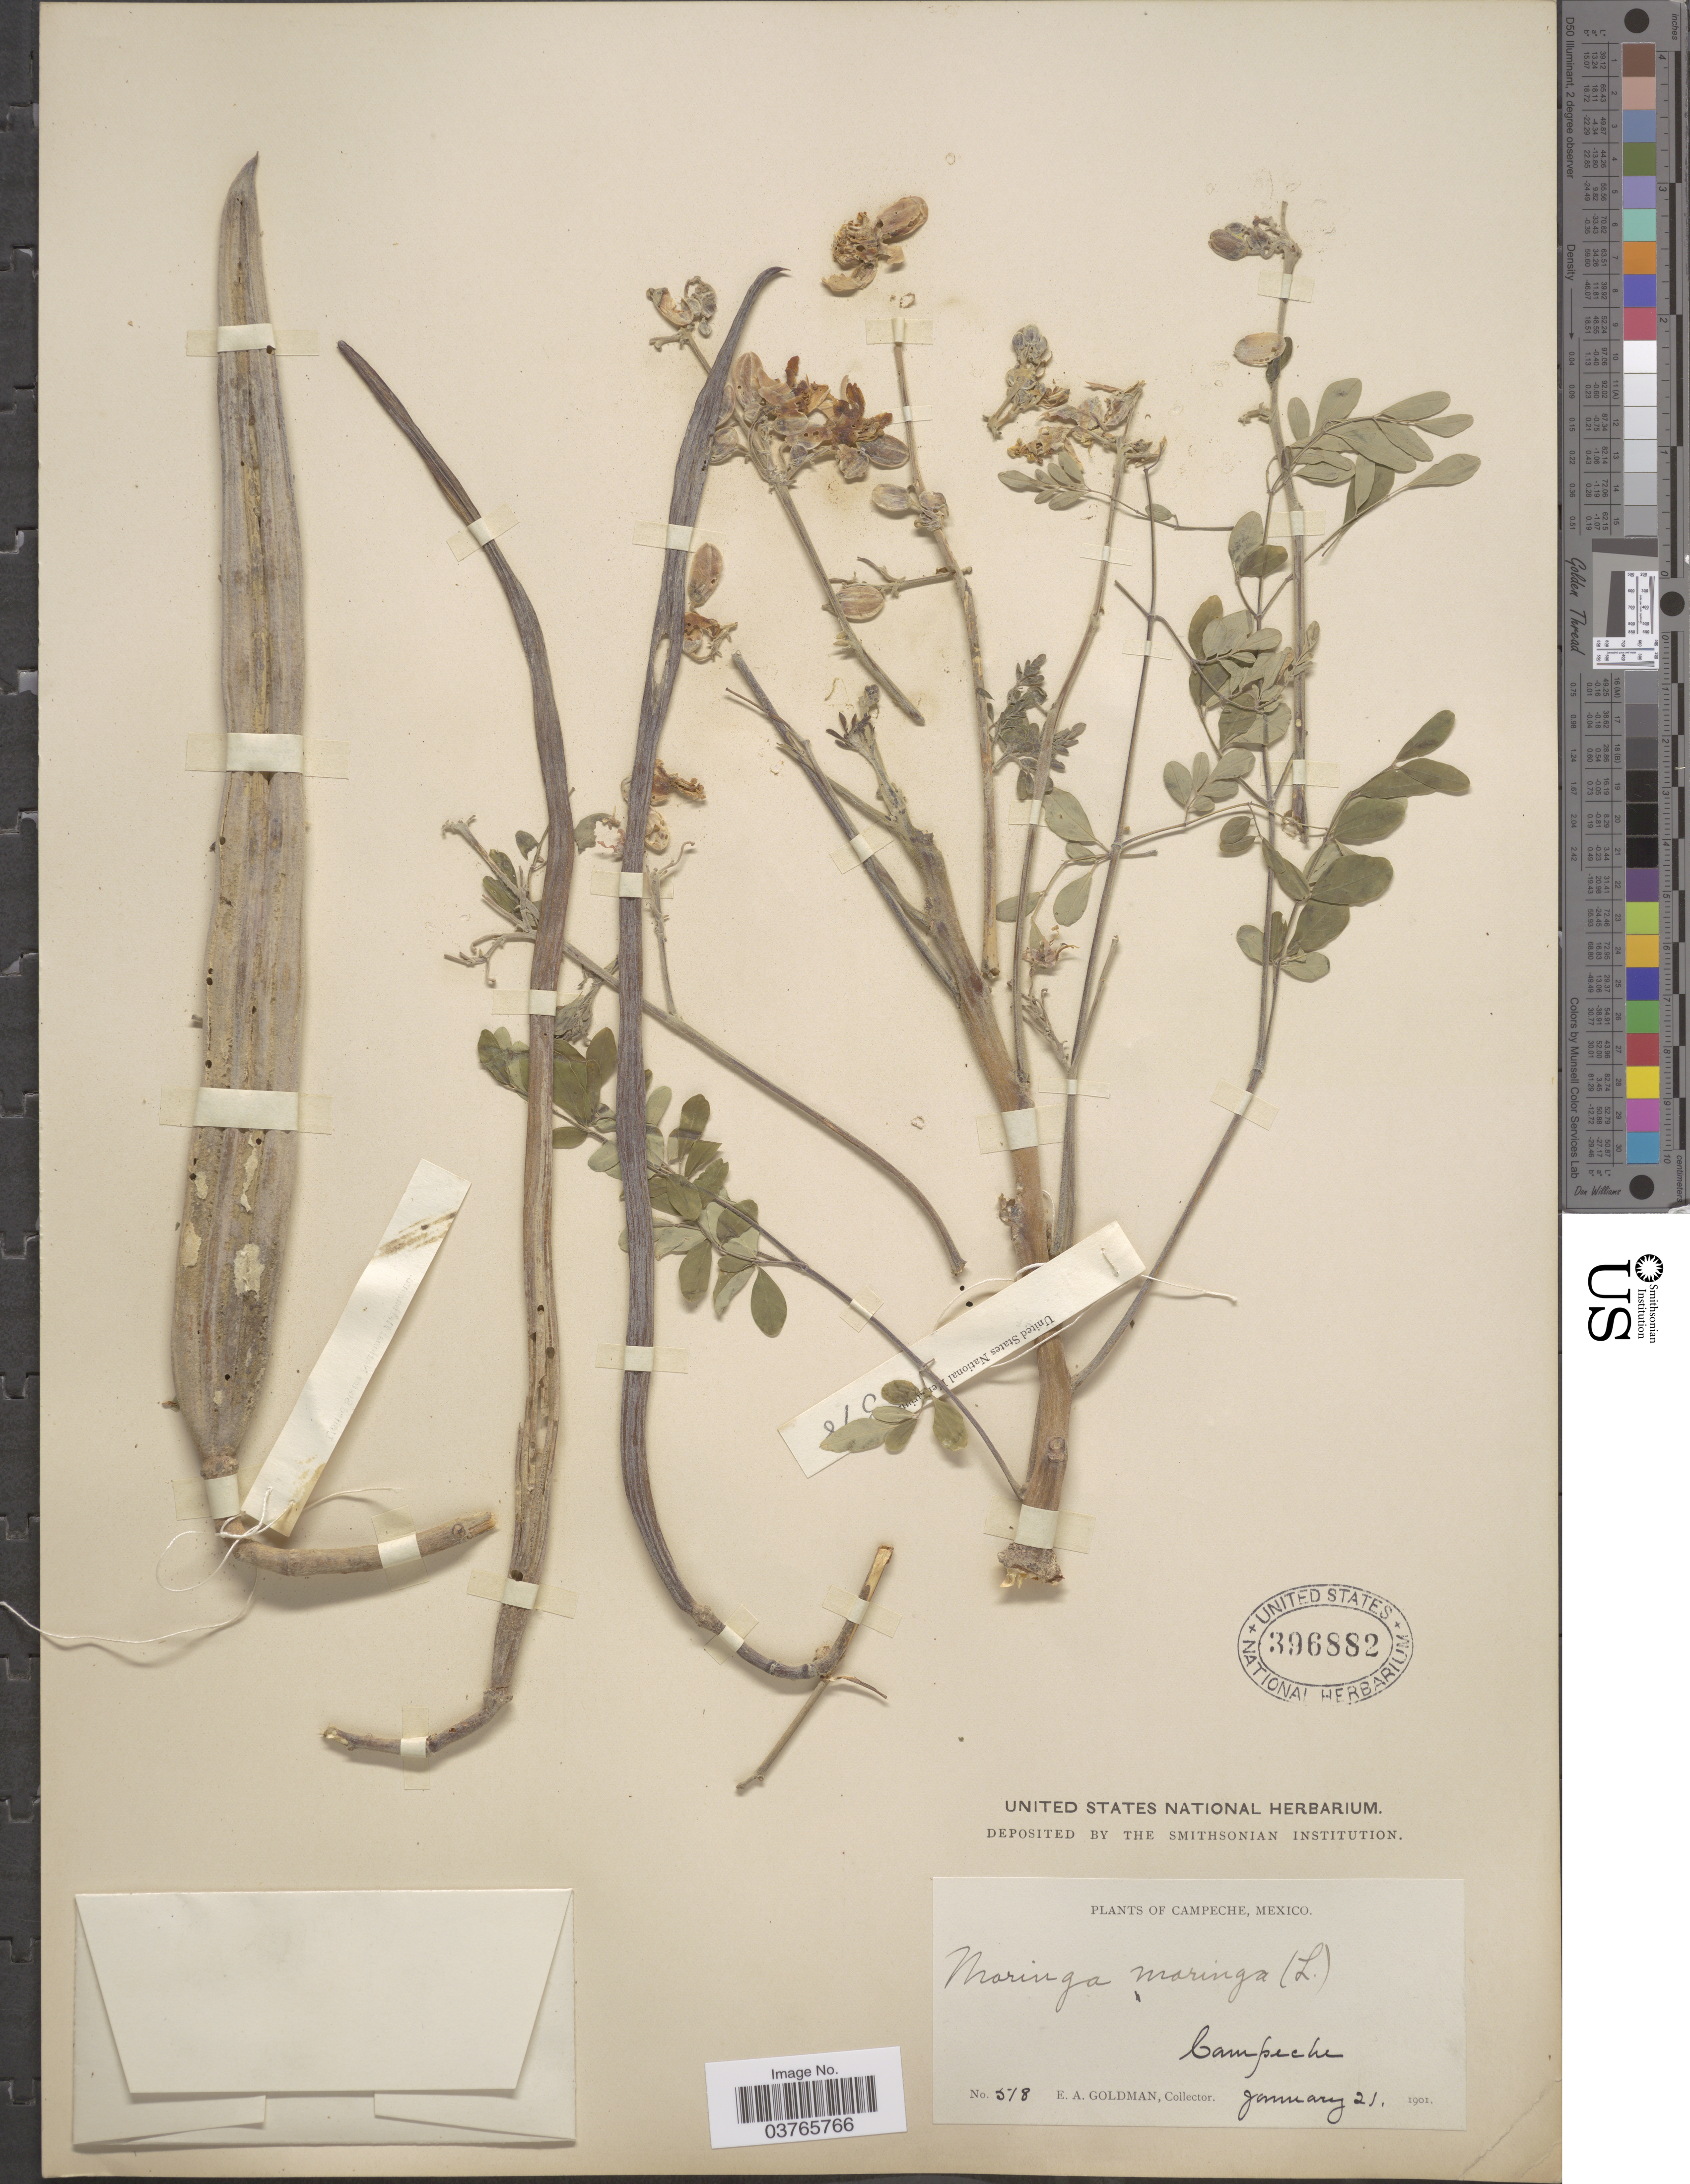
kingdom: Plantae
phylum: Tracheophyta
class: Magnoliopsida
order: Brassicales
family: Moringaceae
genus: Moringa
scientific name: Moringa oleifera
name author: Lam.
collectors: E. A. Goldman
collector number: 578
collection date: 1901-01-21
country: Mexico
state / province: Campeche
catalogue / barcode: US 396882